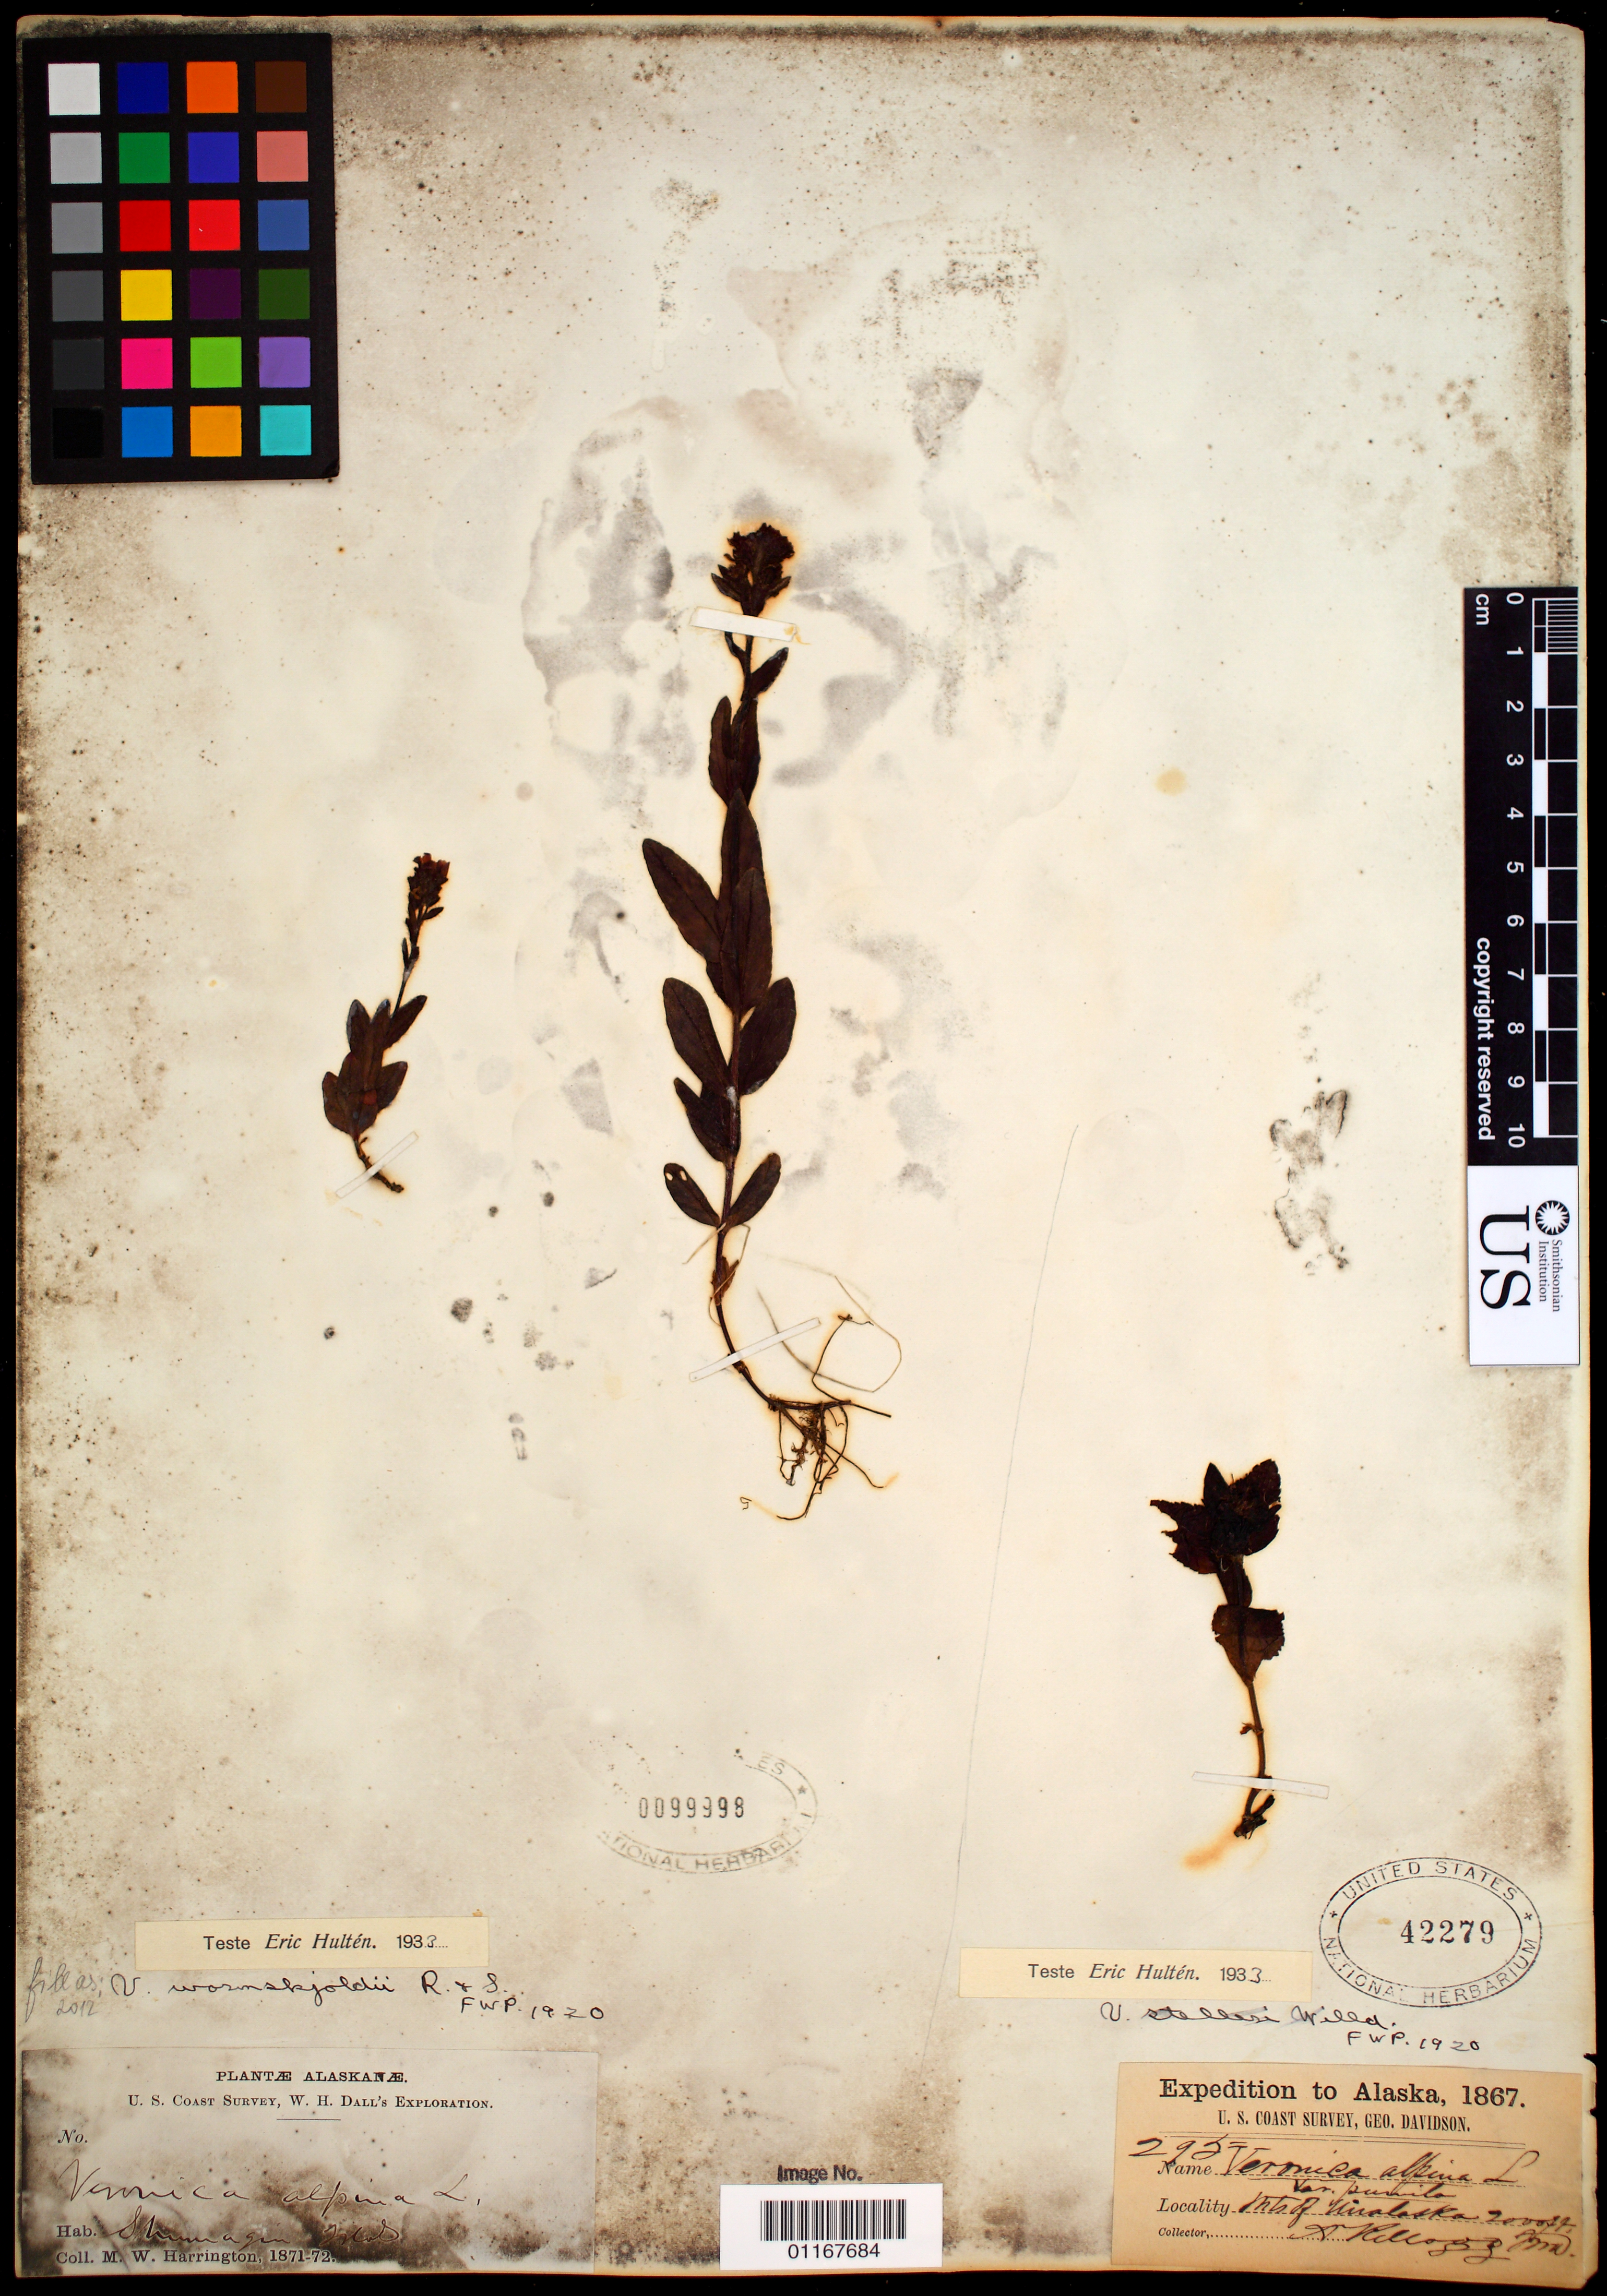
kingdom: Plantae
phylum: Tracheophyta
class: Magnoliopsida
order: Lamiales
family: Plantaginaceae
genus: Veronica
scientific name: Veronica wormskjoldii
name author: Roem. & Schult.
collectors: M. W. Harrington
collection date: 1871/1872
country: United States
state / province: Alaska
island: Shumagin Islands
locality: Shumagin Islands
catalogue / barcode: US 99998